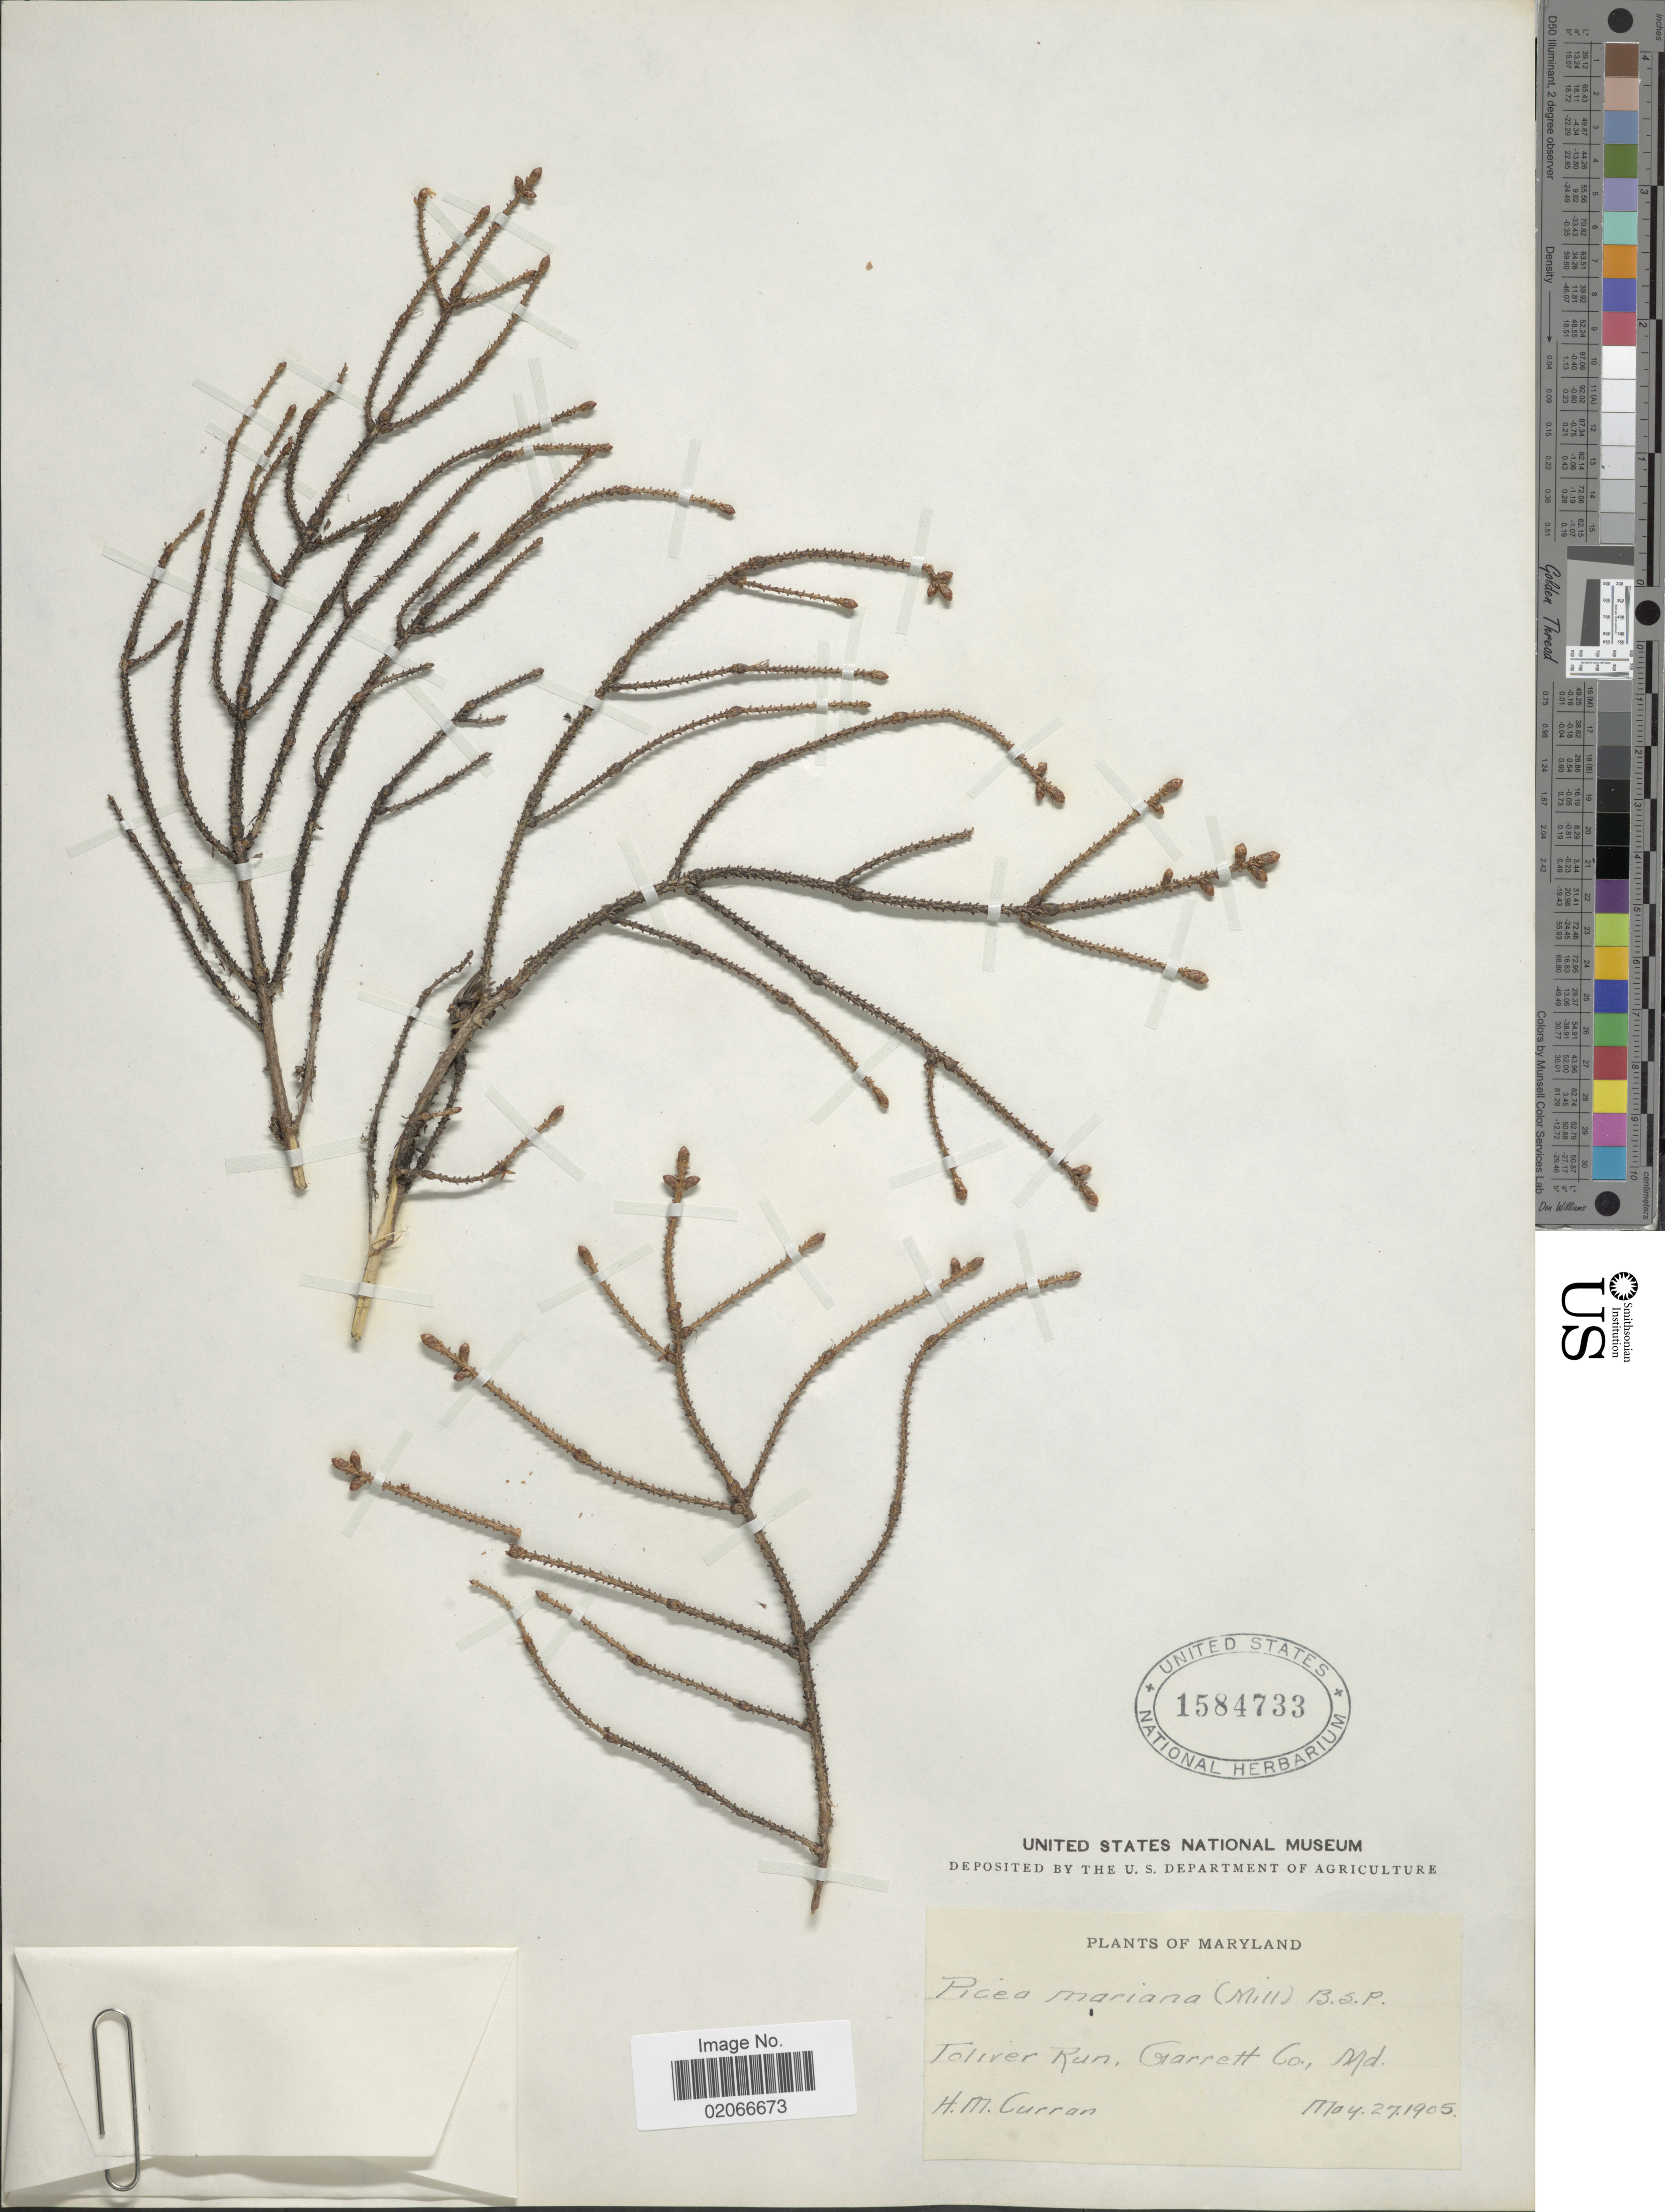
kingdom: Plantae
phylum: Tracheophyta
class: Pinopsida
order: Pinales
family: Pinaceae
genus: Picea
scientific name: Picea mariana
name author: (Mill.) Britton, Stearns & Poggenb.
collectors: H. M. Curran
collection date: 1905-05-27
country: United States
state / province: Maryland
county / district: Garrett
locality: Toliver Run, Garrett Co., Md.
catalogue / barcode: US 1584733